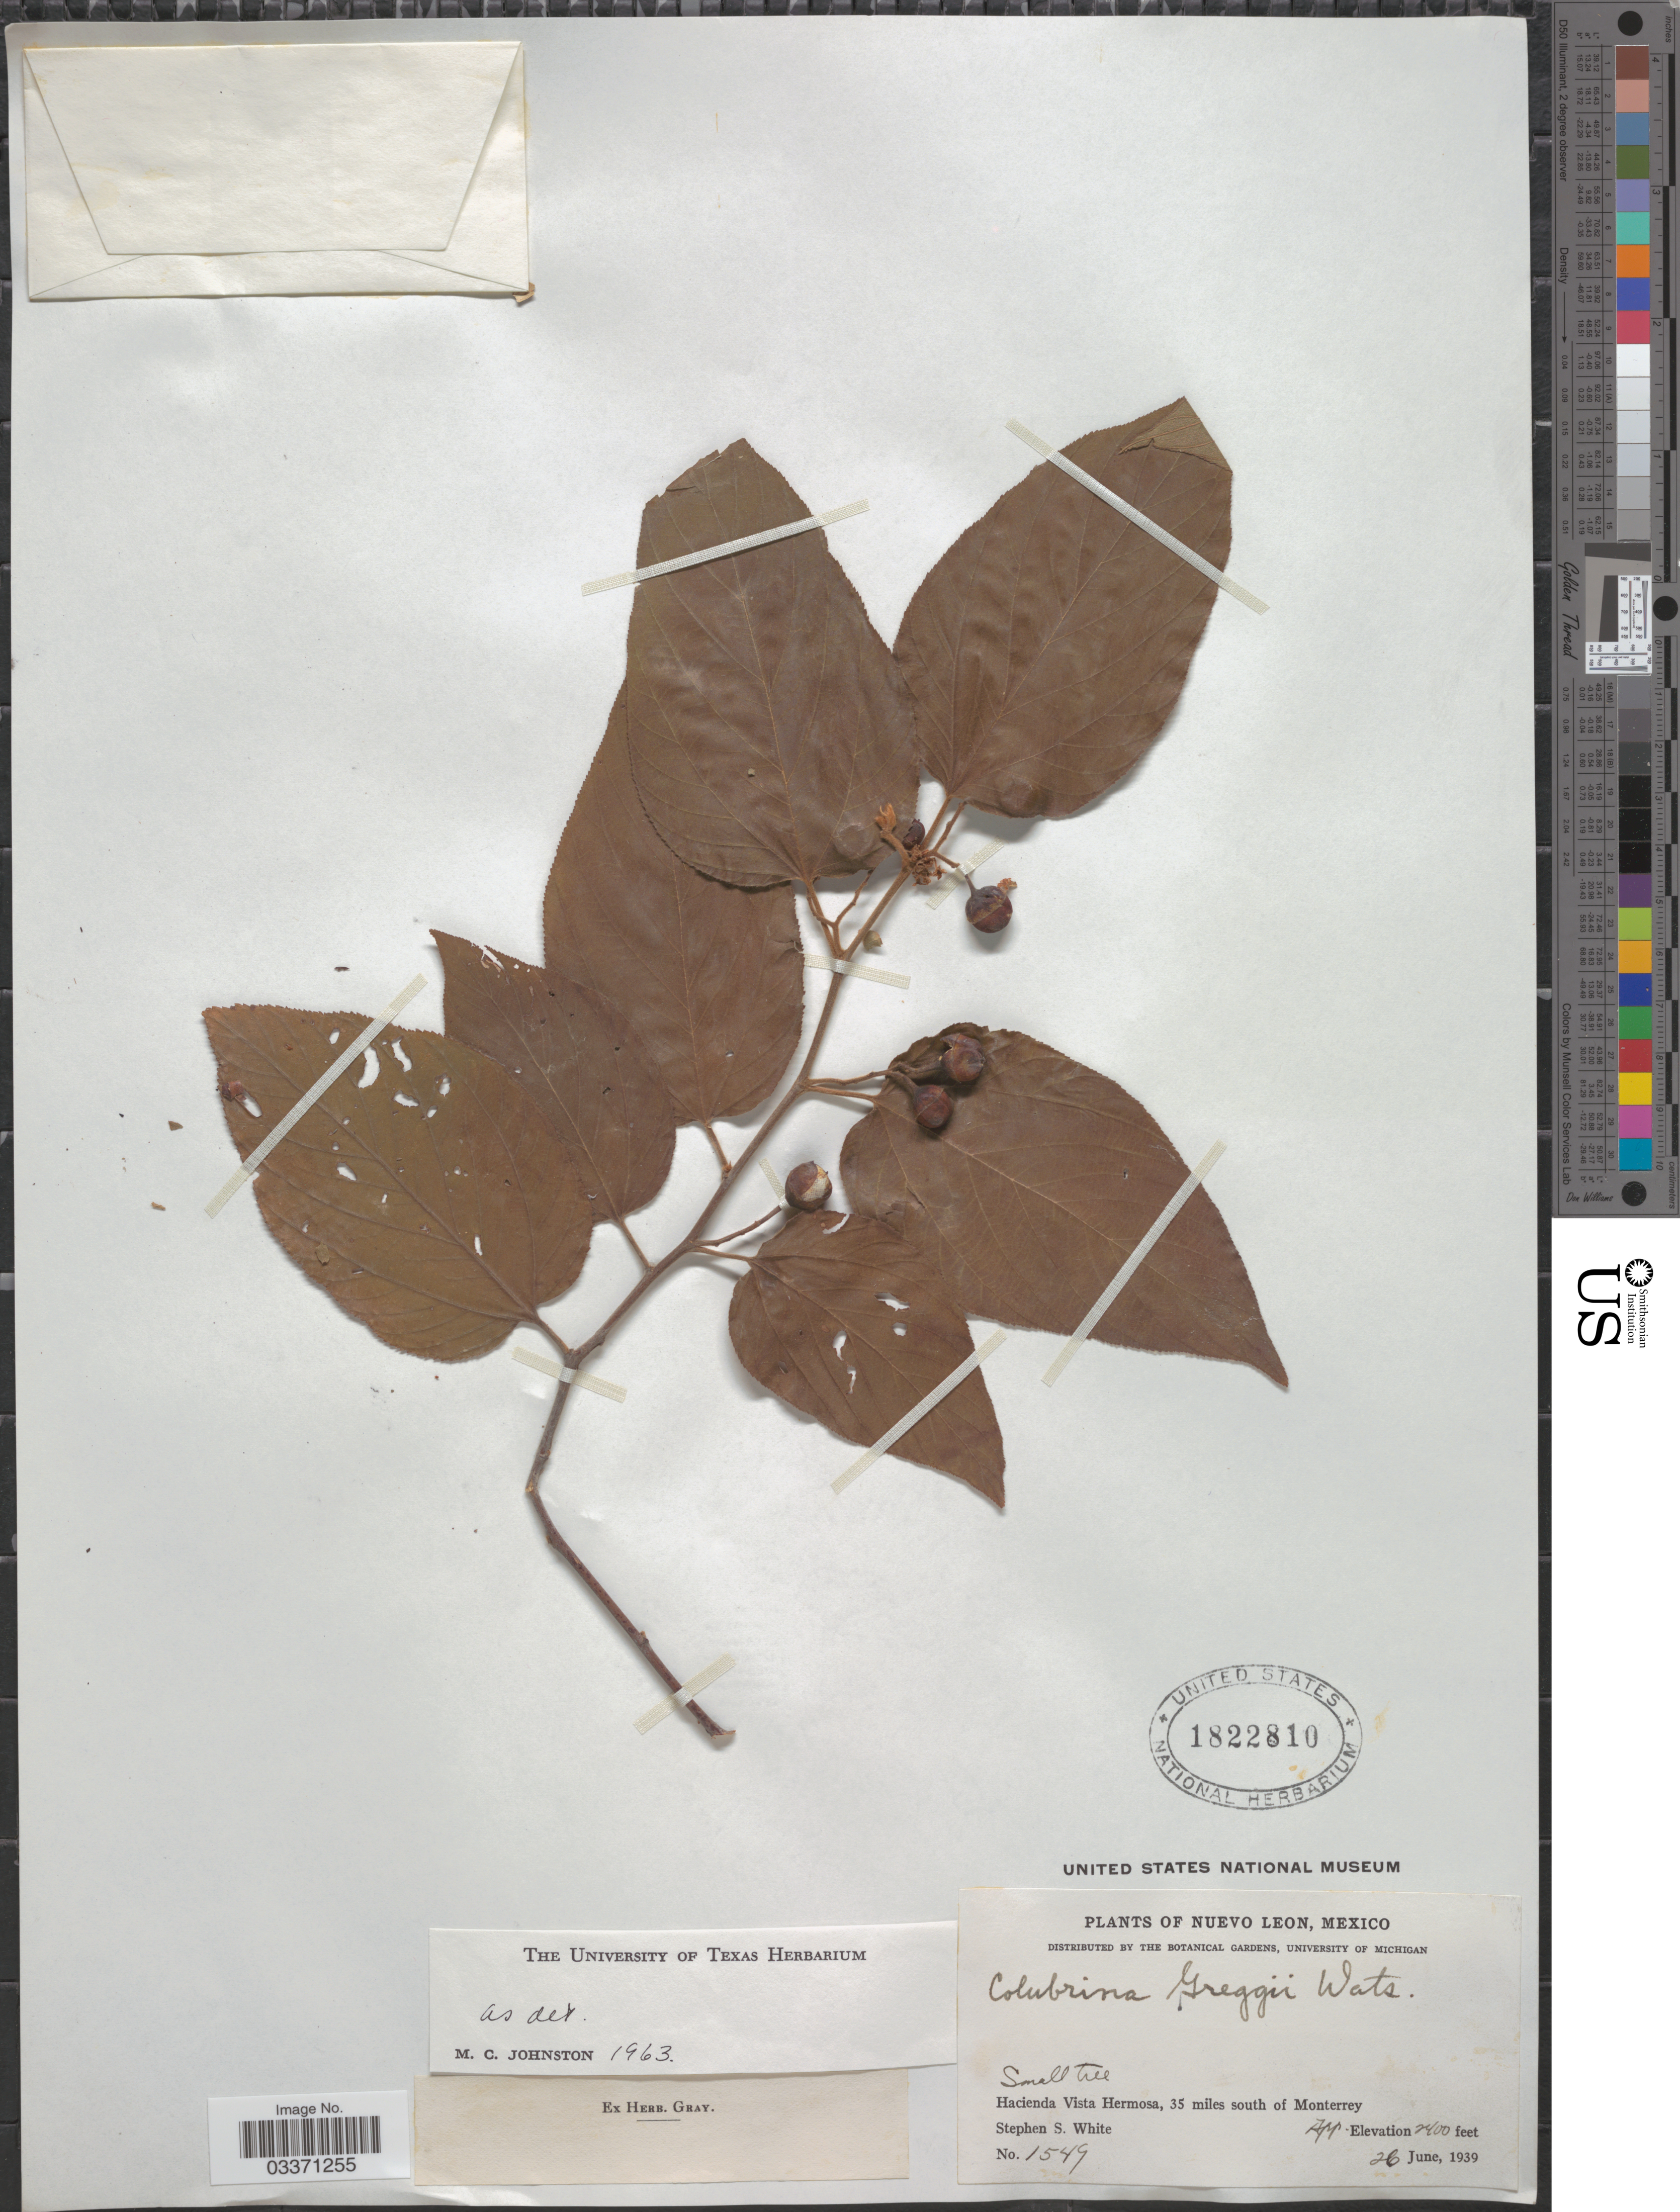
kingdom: Plantae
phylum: Tracheophyta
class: Magnoliopsida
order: Rosales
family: Rhamnaceae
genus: Colubrina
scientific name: Colubrina greggii var. greggii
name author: S. Watson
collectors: S. S. White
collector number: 1549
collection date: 1939-06-26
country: Mexico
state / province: Nuevo León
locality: Hacienda Vista Hermosa, 35 miles south of Monterrey.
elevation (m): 732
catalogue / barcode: US 1822810